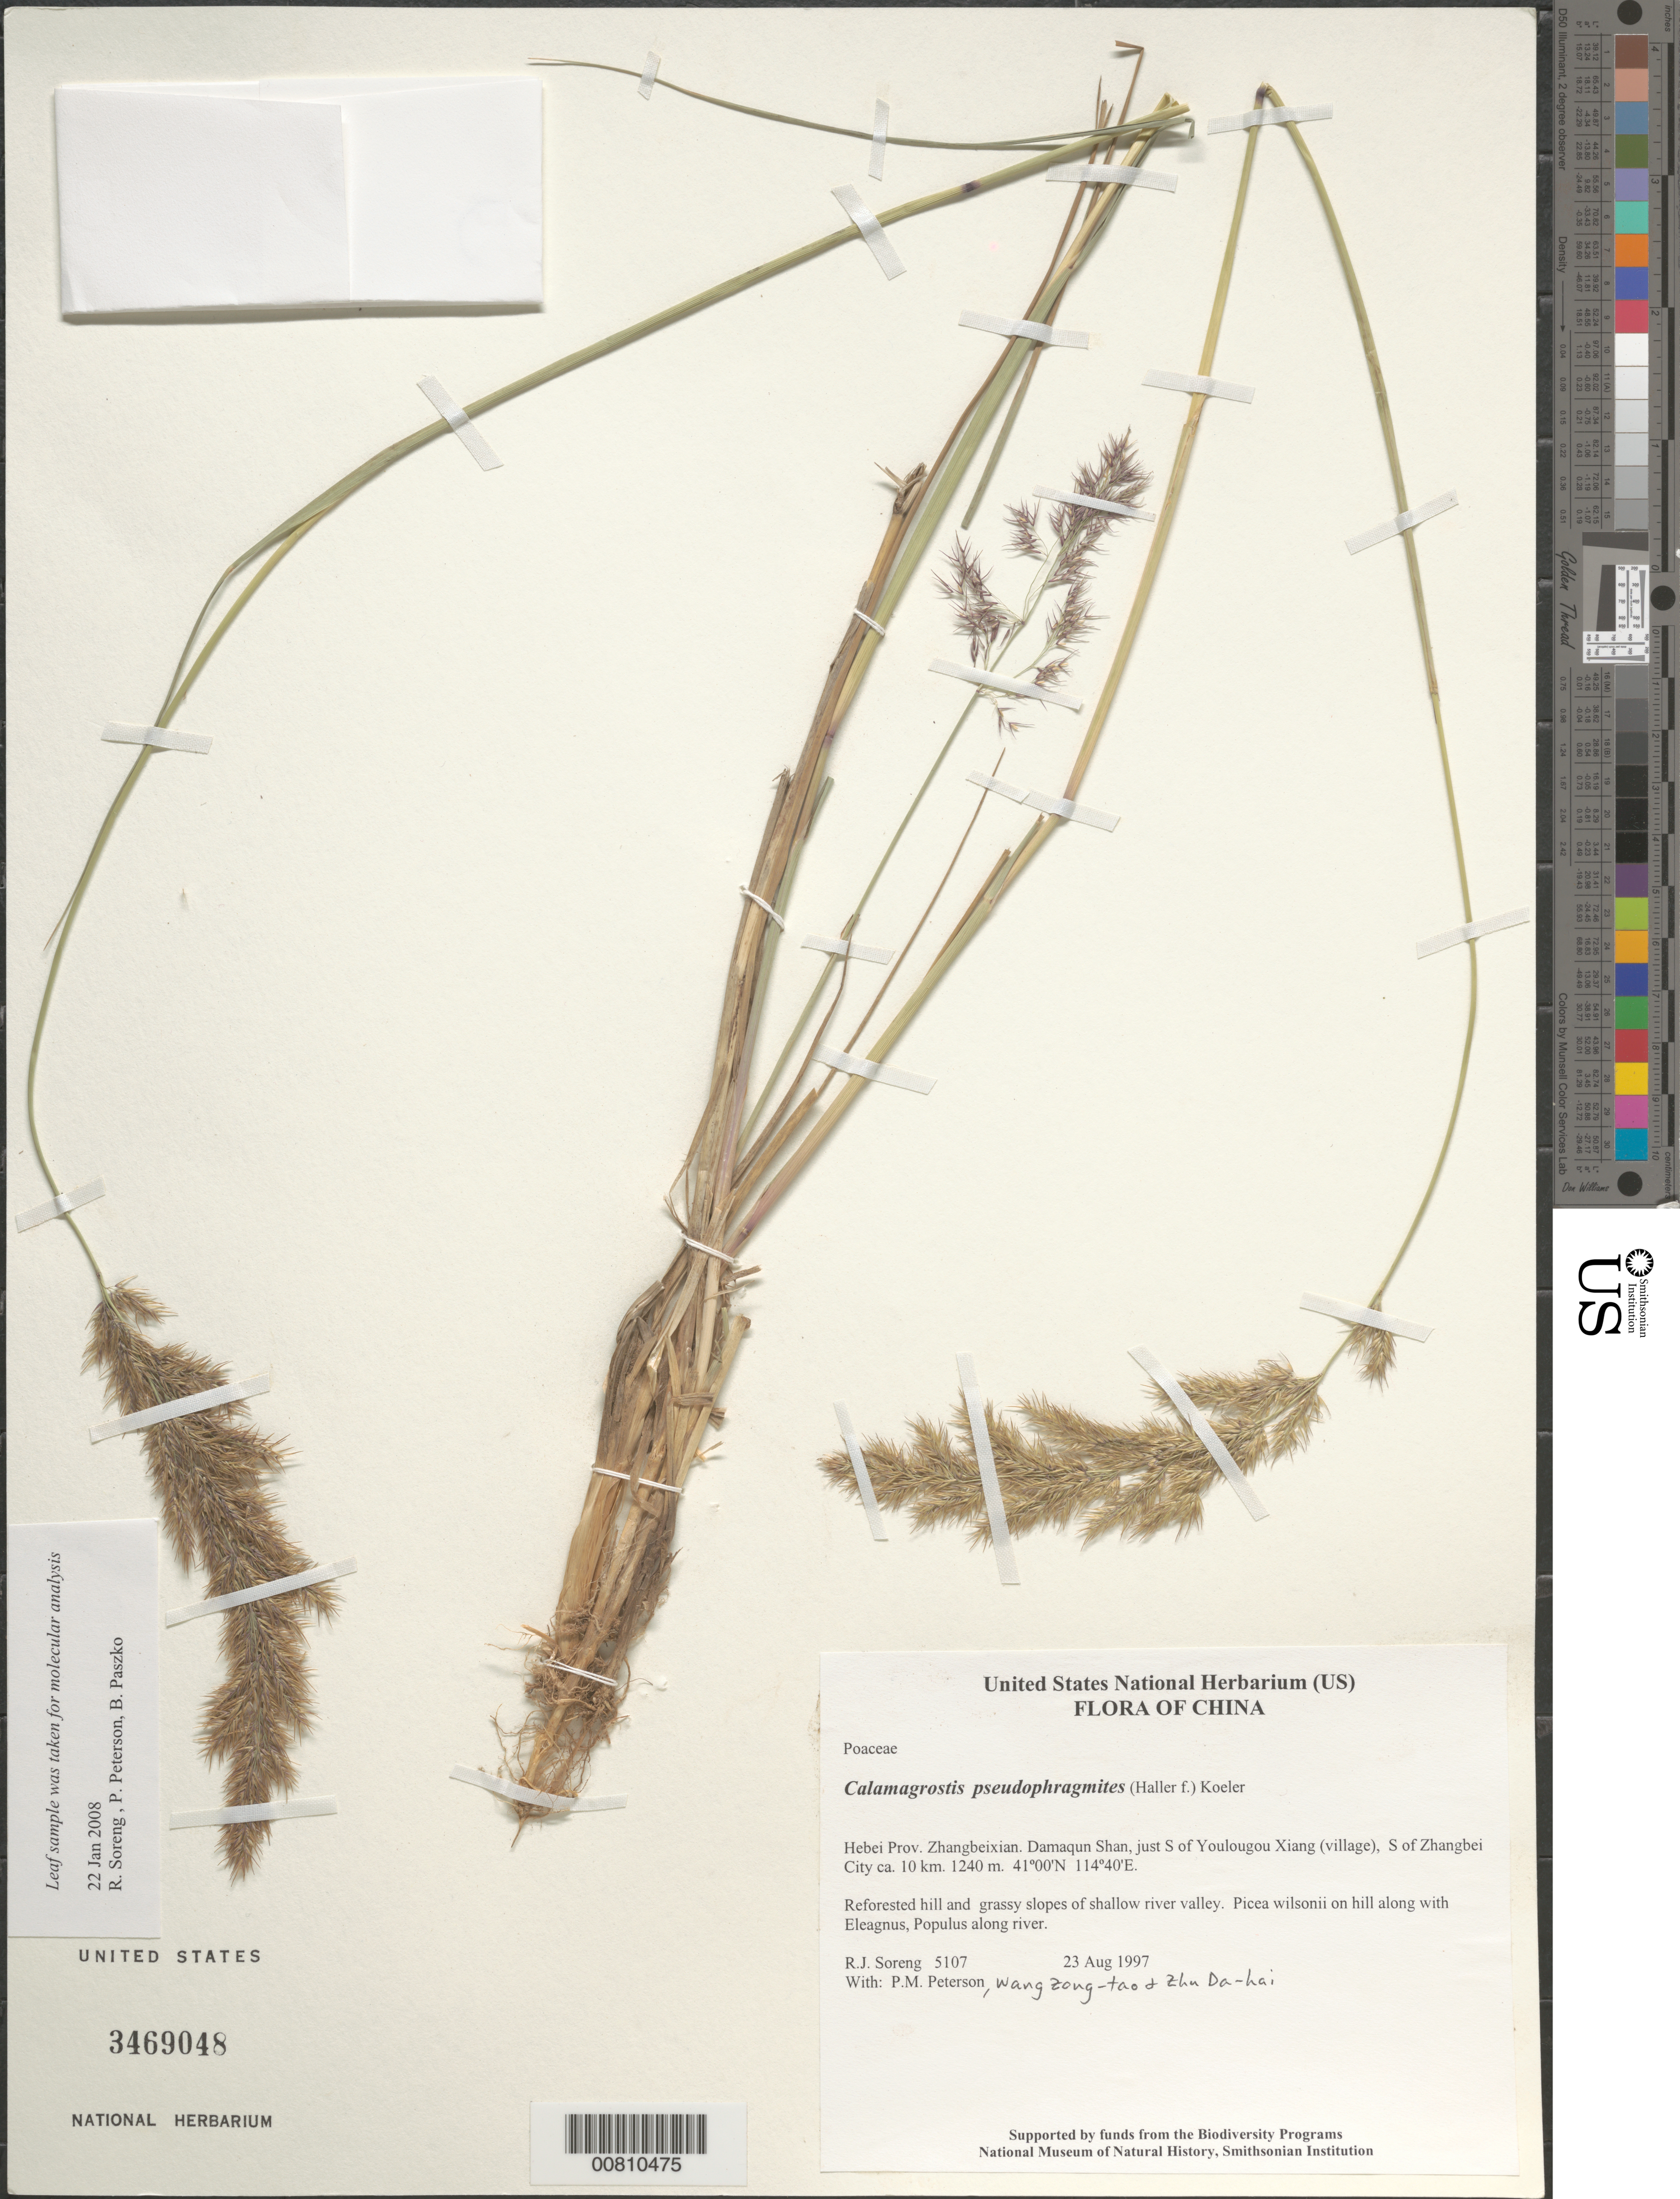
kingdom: Plantae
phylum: Tracheophyta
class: Liliopsida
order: Poales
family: Poaceae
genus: Calamagrostis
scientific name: Calamagrostis pseudophragmites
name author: (Haller f.) Koeler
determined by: Soreng, Robert J., Research Associate (BOT), Smithsonian Institution - National Museum of Natural History (UNITED STATES)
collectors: R. J. Soreng, P. M. Peterson & Zhu Da-hai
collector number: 5107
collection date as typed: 23 Aug 1997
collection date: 1997-08-23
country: China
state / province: Hebei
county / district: Zhangbeixian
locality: Damaqun Shan, just S of Youlougou Xiang (village), S of Zhangbei City ca. 10 km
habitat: Reforested hill and grassy slopes of shallow river valley. Picea wilsonii on hill along with Eleagnus, Populus along river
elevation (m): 1240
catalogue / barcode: US 3469048